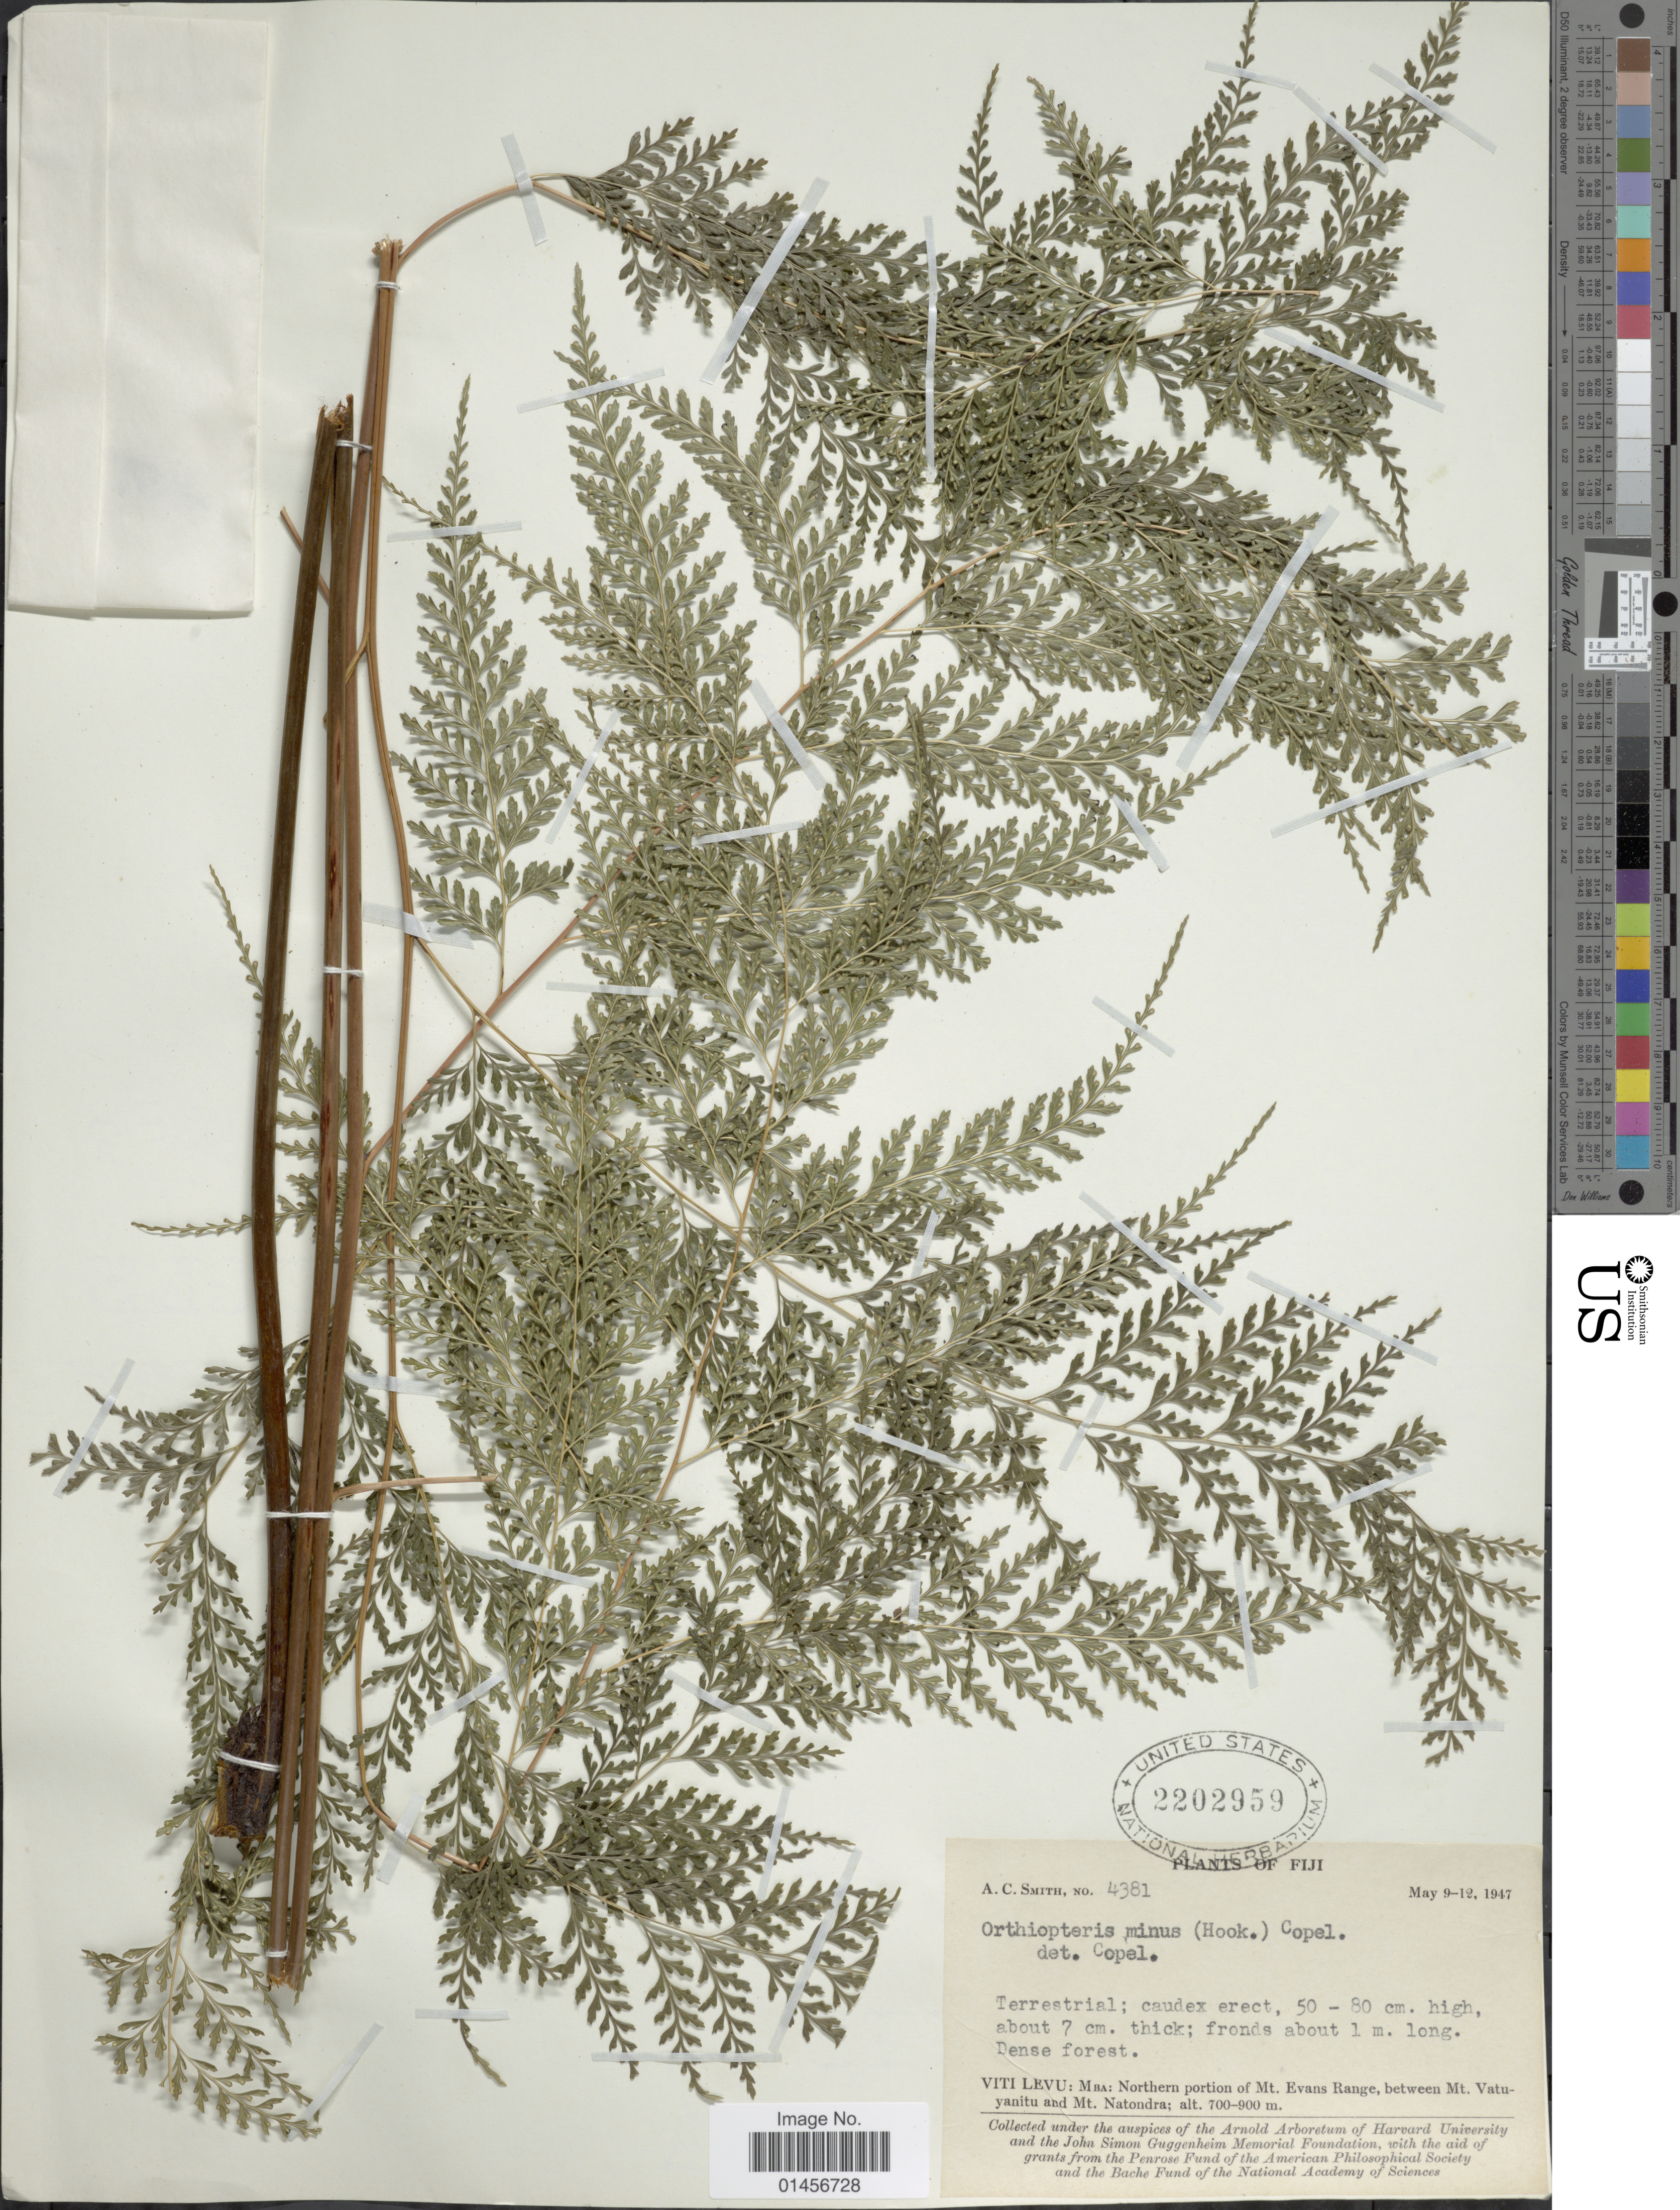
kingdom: Plantae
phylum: Tracheophyta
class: Polypodiopsida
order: Polypodiales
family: Saccolomataceae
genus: Saccoloma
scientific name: Saccoloma tenue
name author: (Brack.) Mett.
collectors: A. C. Smith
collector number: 4381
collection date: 1947-05-09/1947-05-12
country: Fiji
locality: Viti Levu; Mba: Northern portion of Mt. Evans Range, between Mt. Vatu-yanitu and Mt. Natondra.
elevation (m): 700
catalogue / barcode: US 2202959